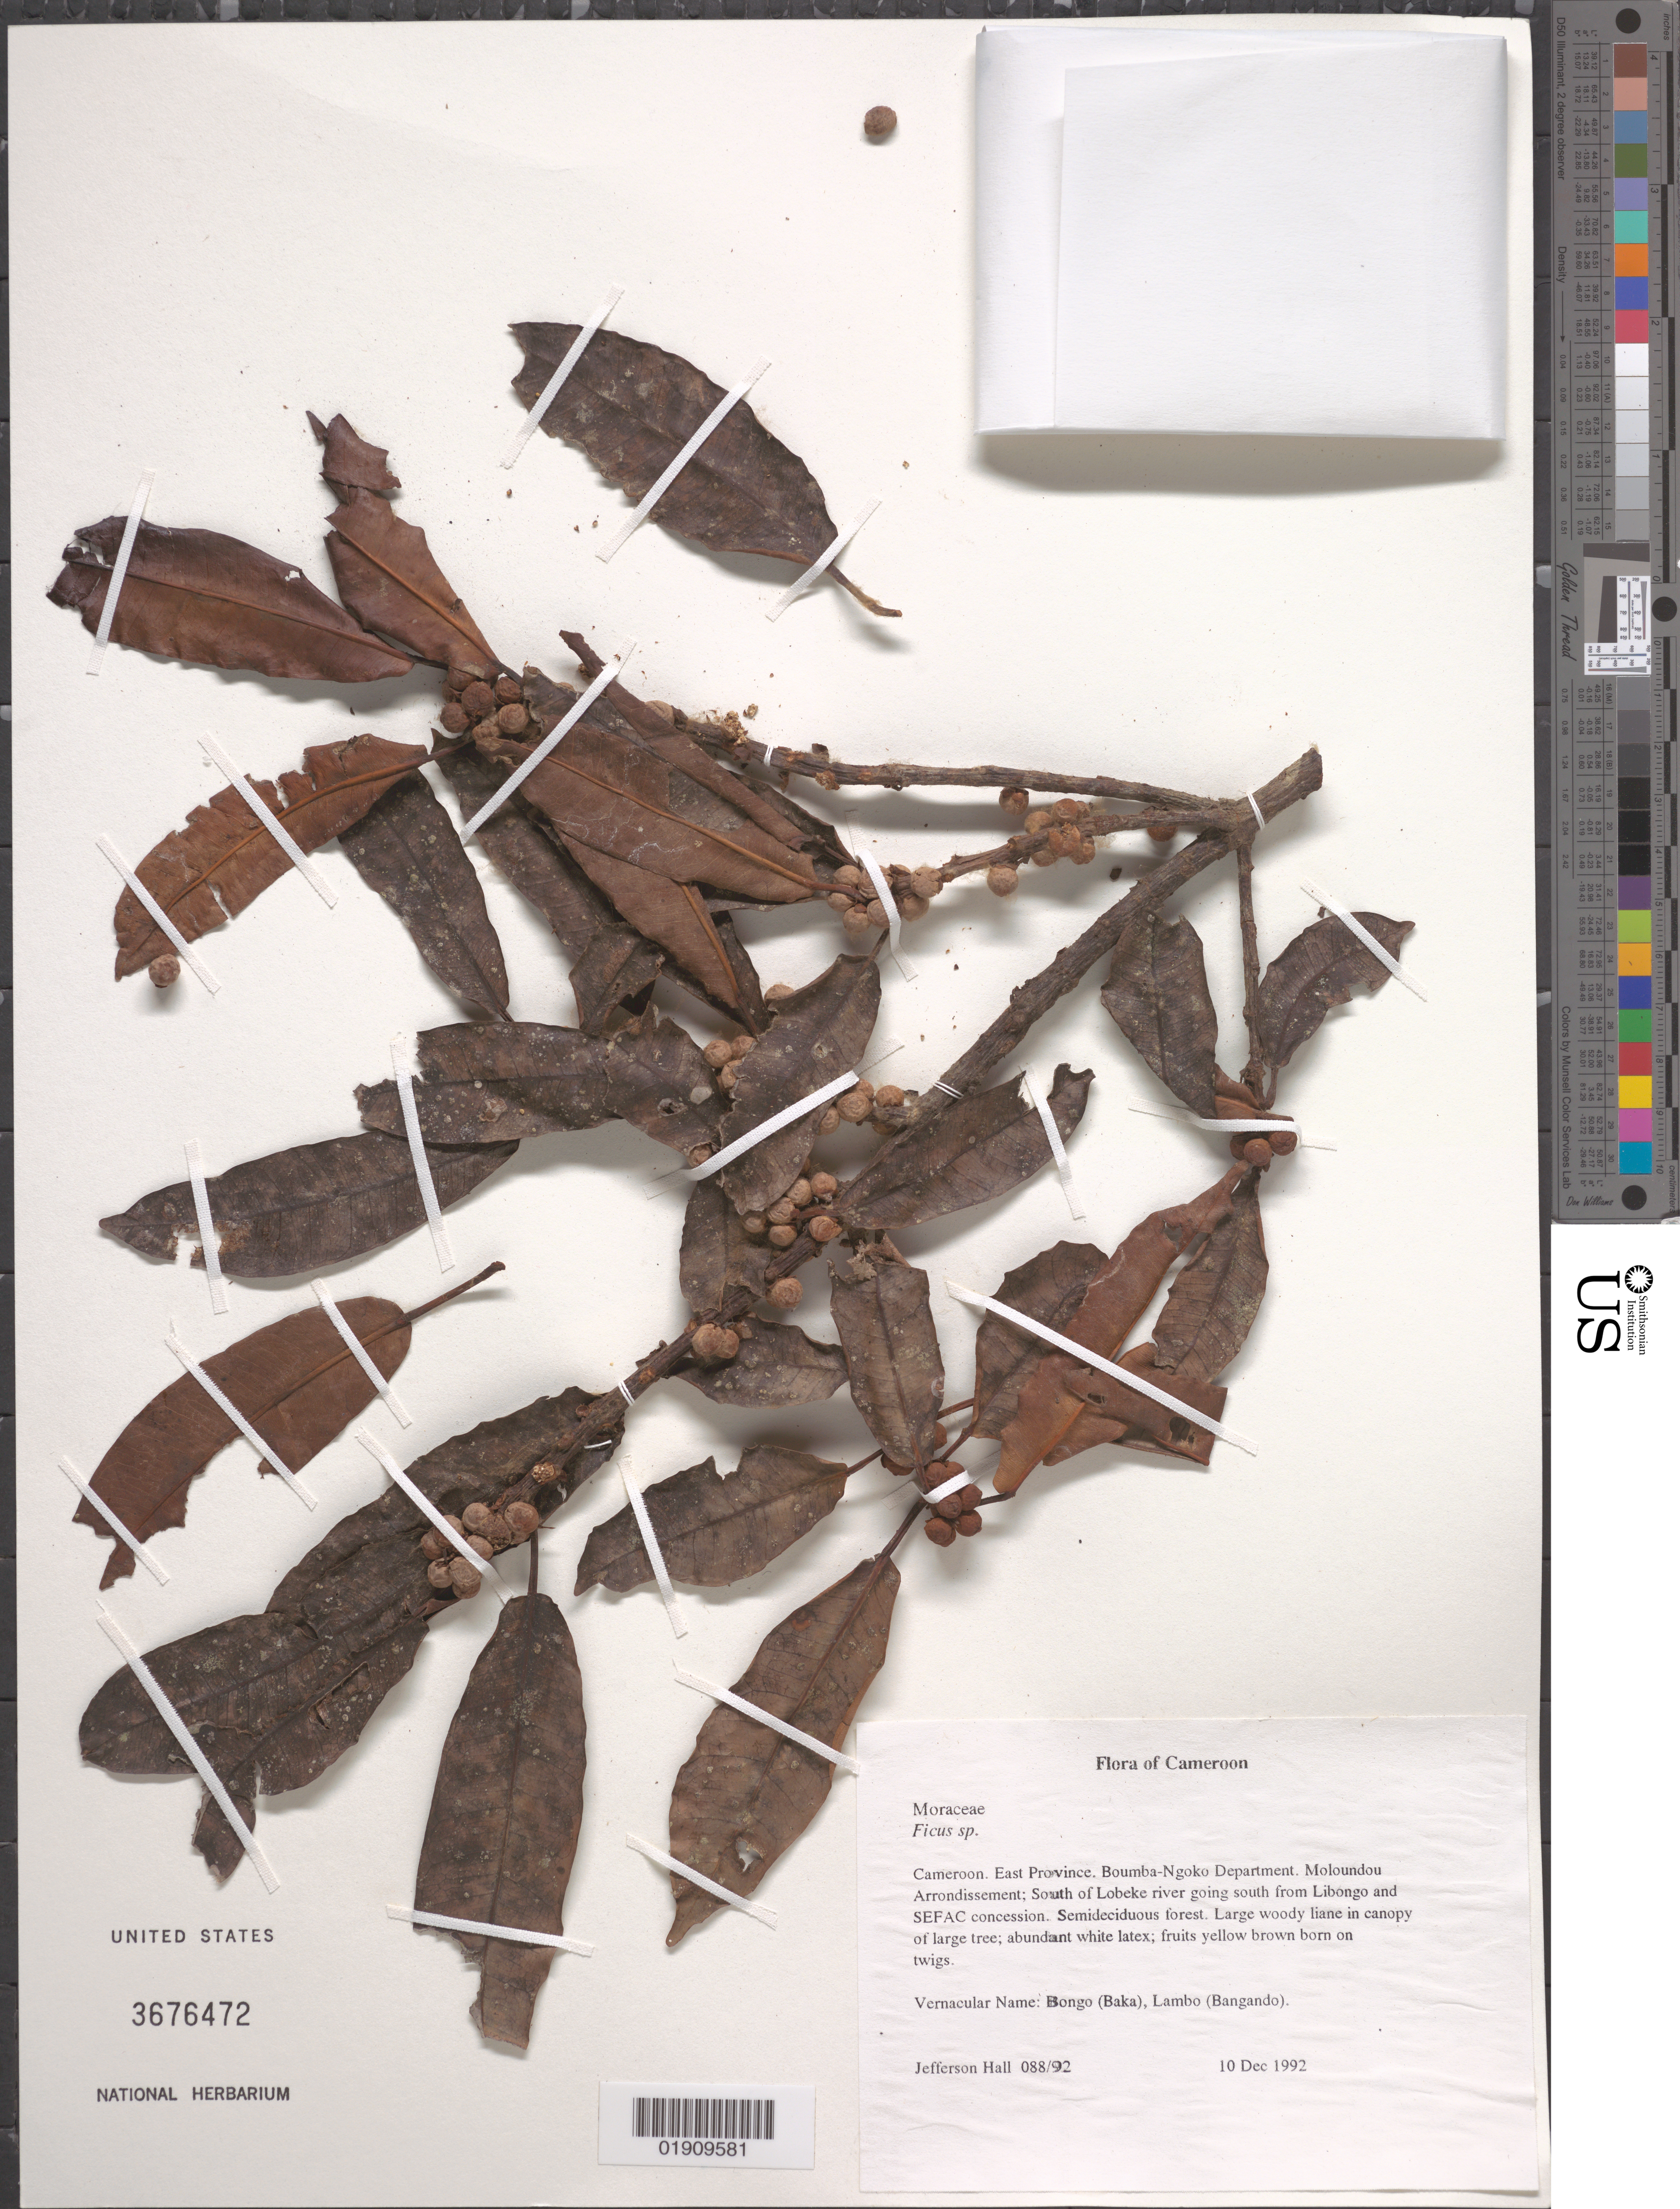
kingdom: Plantae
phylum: Tracheophyta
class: Magnoliopsida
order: Rosales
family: Moraceae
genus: Ficus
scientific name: Ficus sp.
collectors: J. Hall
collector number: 088/092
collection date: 1992-12-10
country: Cameroon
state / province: Est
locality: Boumba-Ngoko Department. Boumba-Ngoko Department. Moloundou Arroundissement; South of Lobeke river, south of Libongo and SEFAC concession.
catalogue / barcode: US 3676472